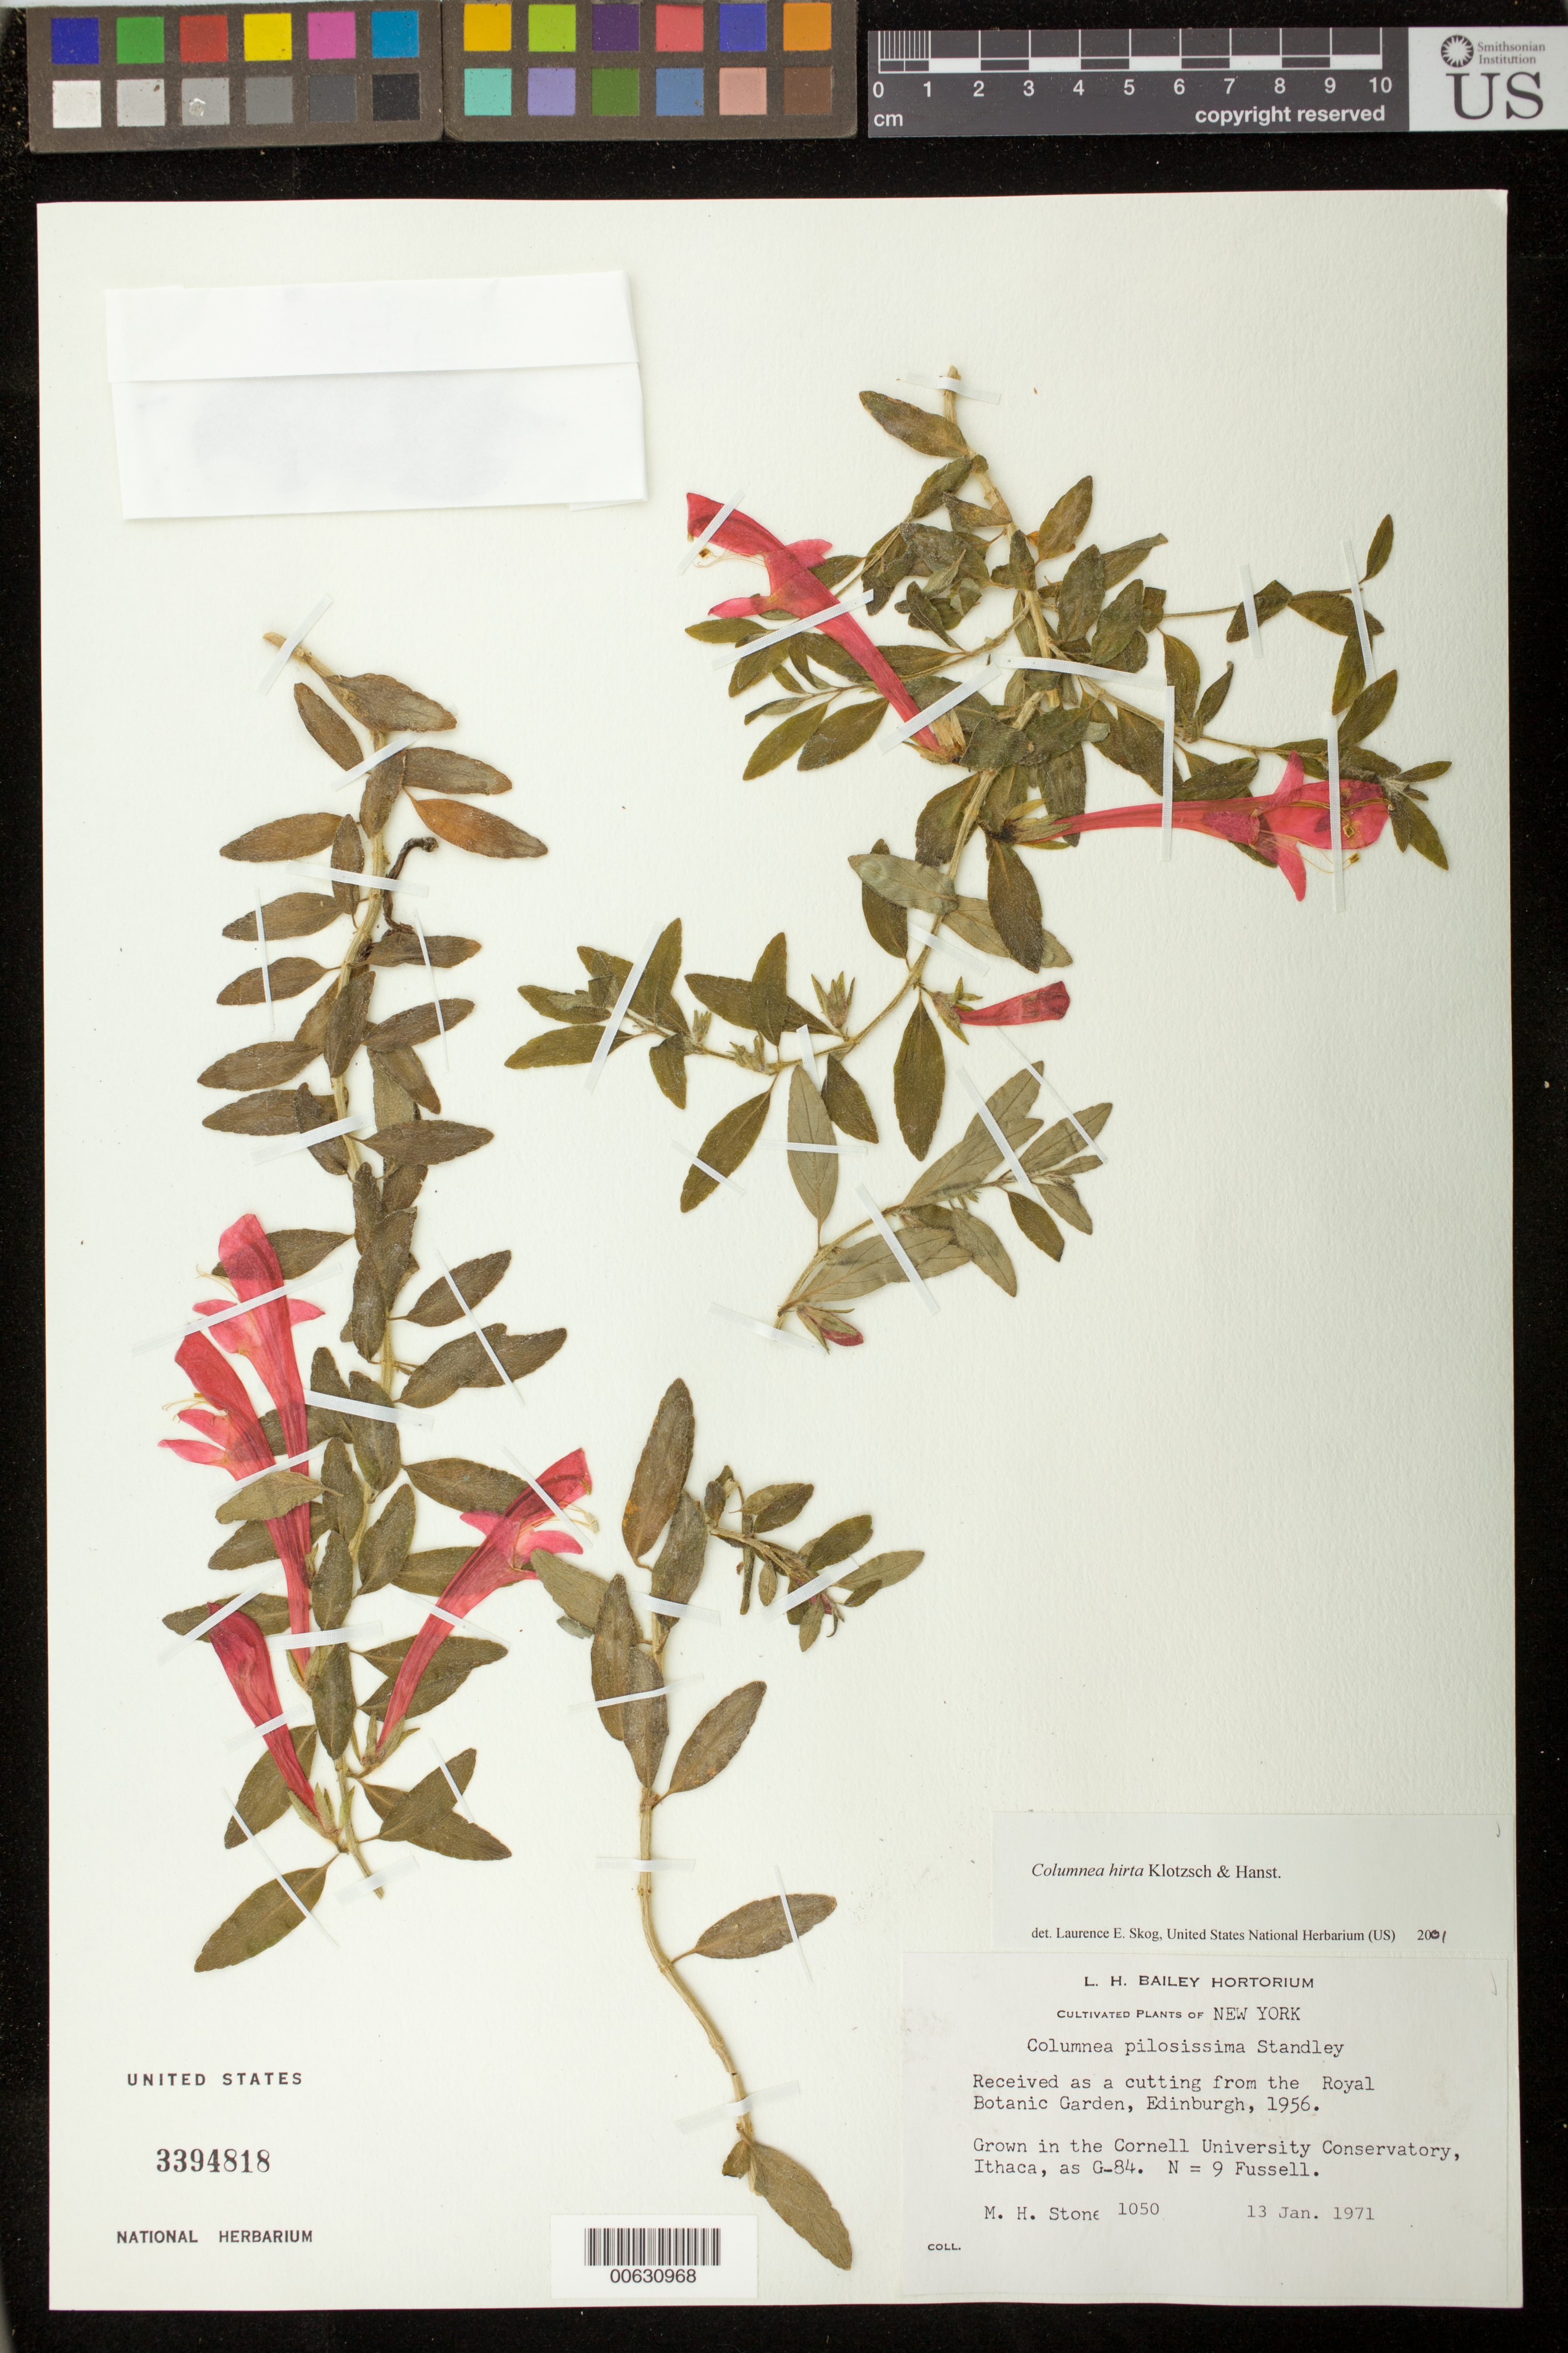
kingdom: Plantae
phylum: Tracheophyta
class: Magnoliopsida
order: Lamiales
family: Gesneriaceae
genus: Columnea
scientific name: Columnea hirta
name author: Klotzsch & Hanst.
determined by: Skog, Laurence E.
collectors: M. Stone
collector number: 1050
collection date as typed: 13 Jan 1971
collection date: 1971-01-13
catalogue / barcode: US 3394818